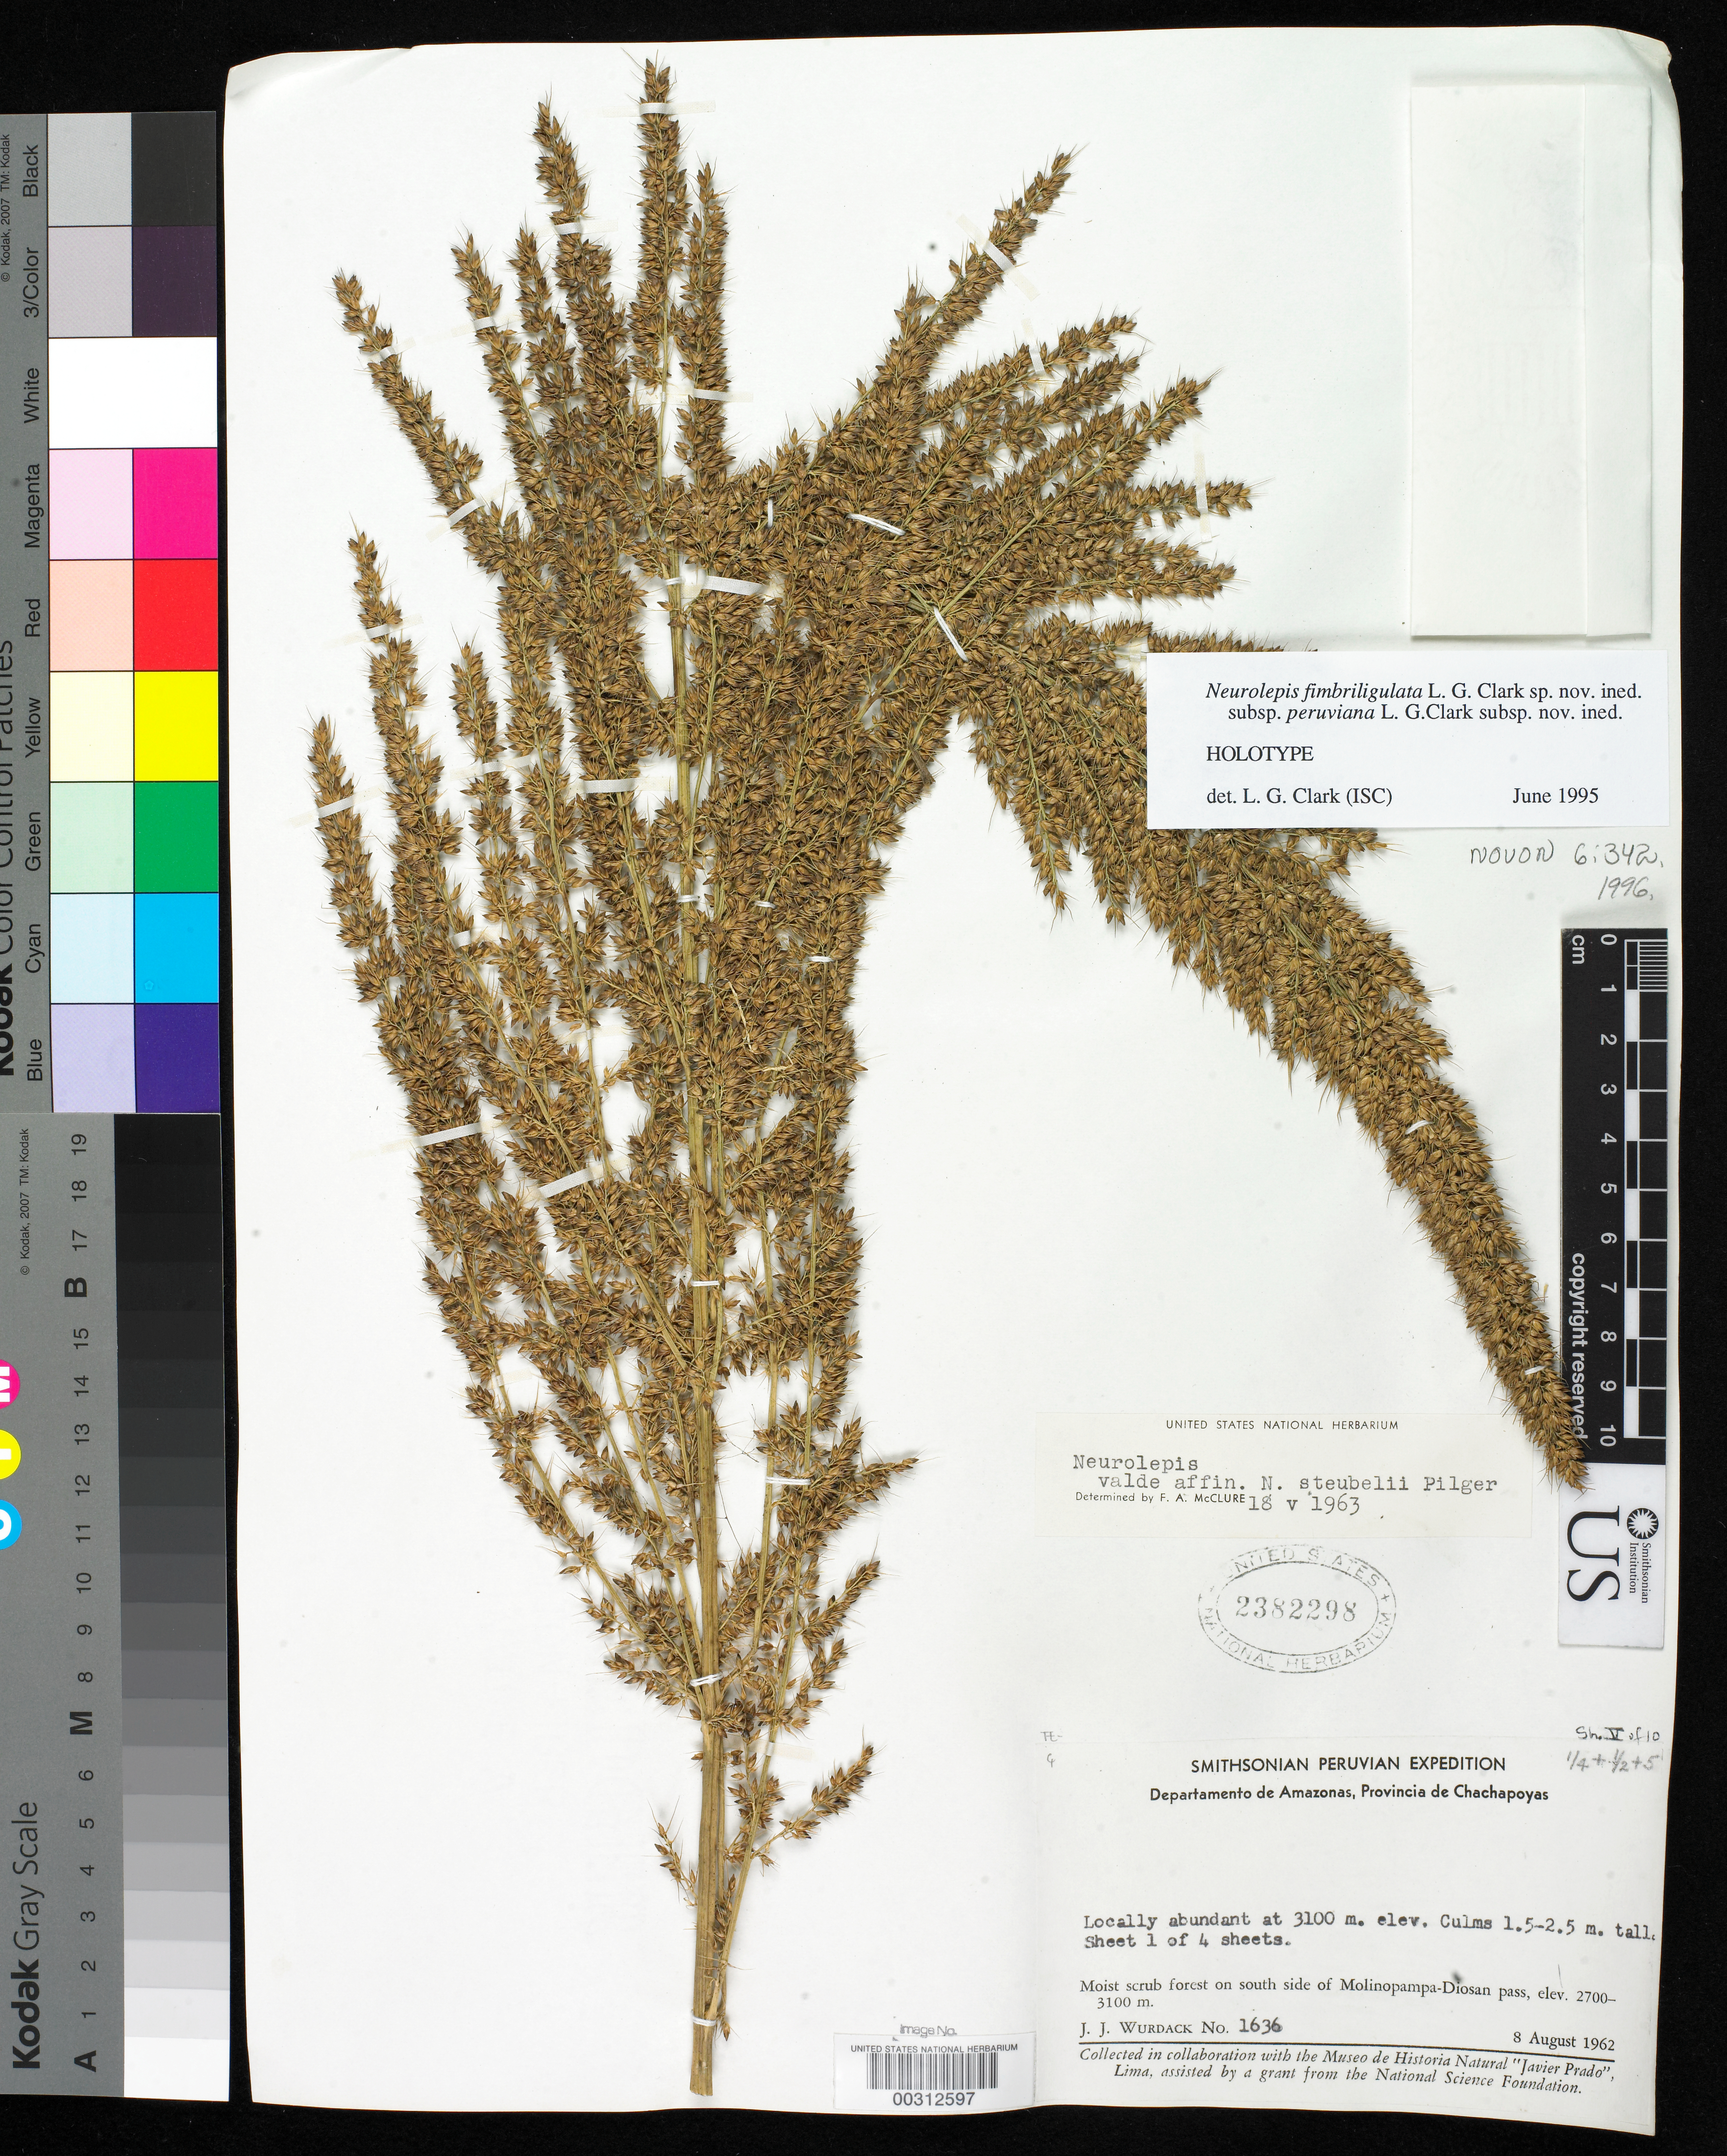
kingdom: Plantae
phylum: Tracheophyta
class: Liliopsida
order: Poales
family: Poaceae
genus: Neurolepis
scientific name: Neurolepis fimbriligulata subsp. peruviana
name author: L.G. Clark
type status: Holotype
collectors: J. J. Wurdack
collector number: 1636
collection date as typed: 08 Aug 1962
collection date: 1962-08-08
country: Peru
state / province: Amazonas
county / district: Chachapoyas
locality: S side of Molinopampa-Diosan Pass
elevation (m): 2700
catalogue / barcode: US 2382298